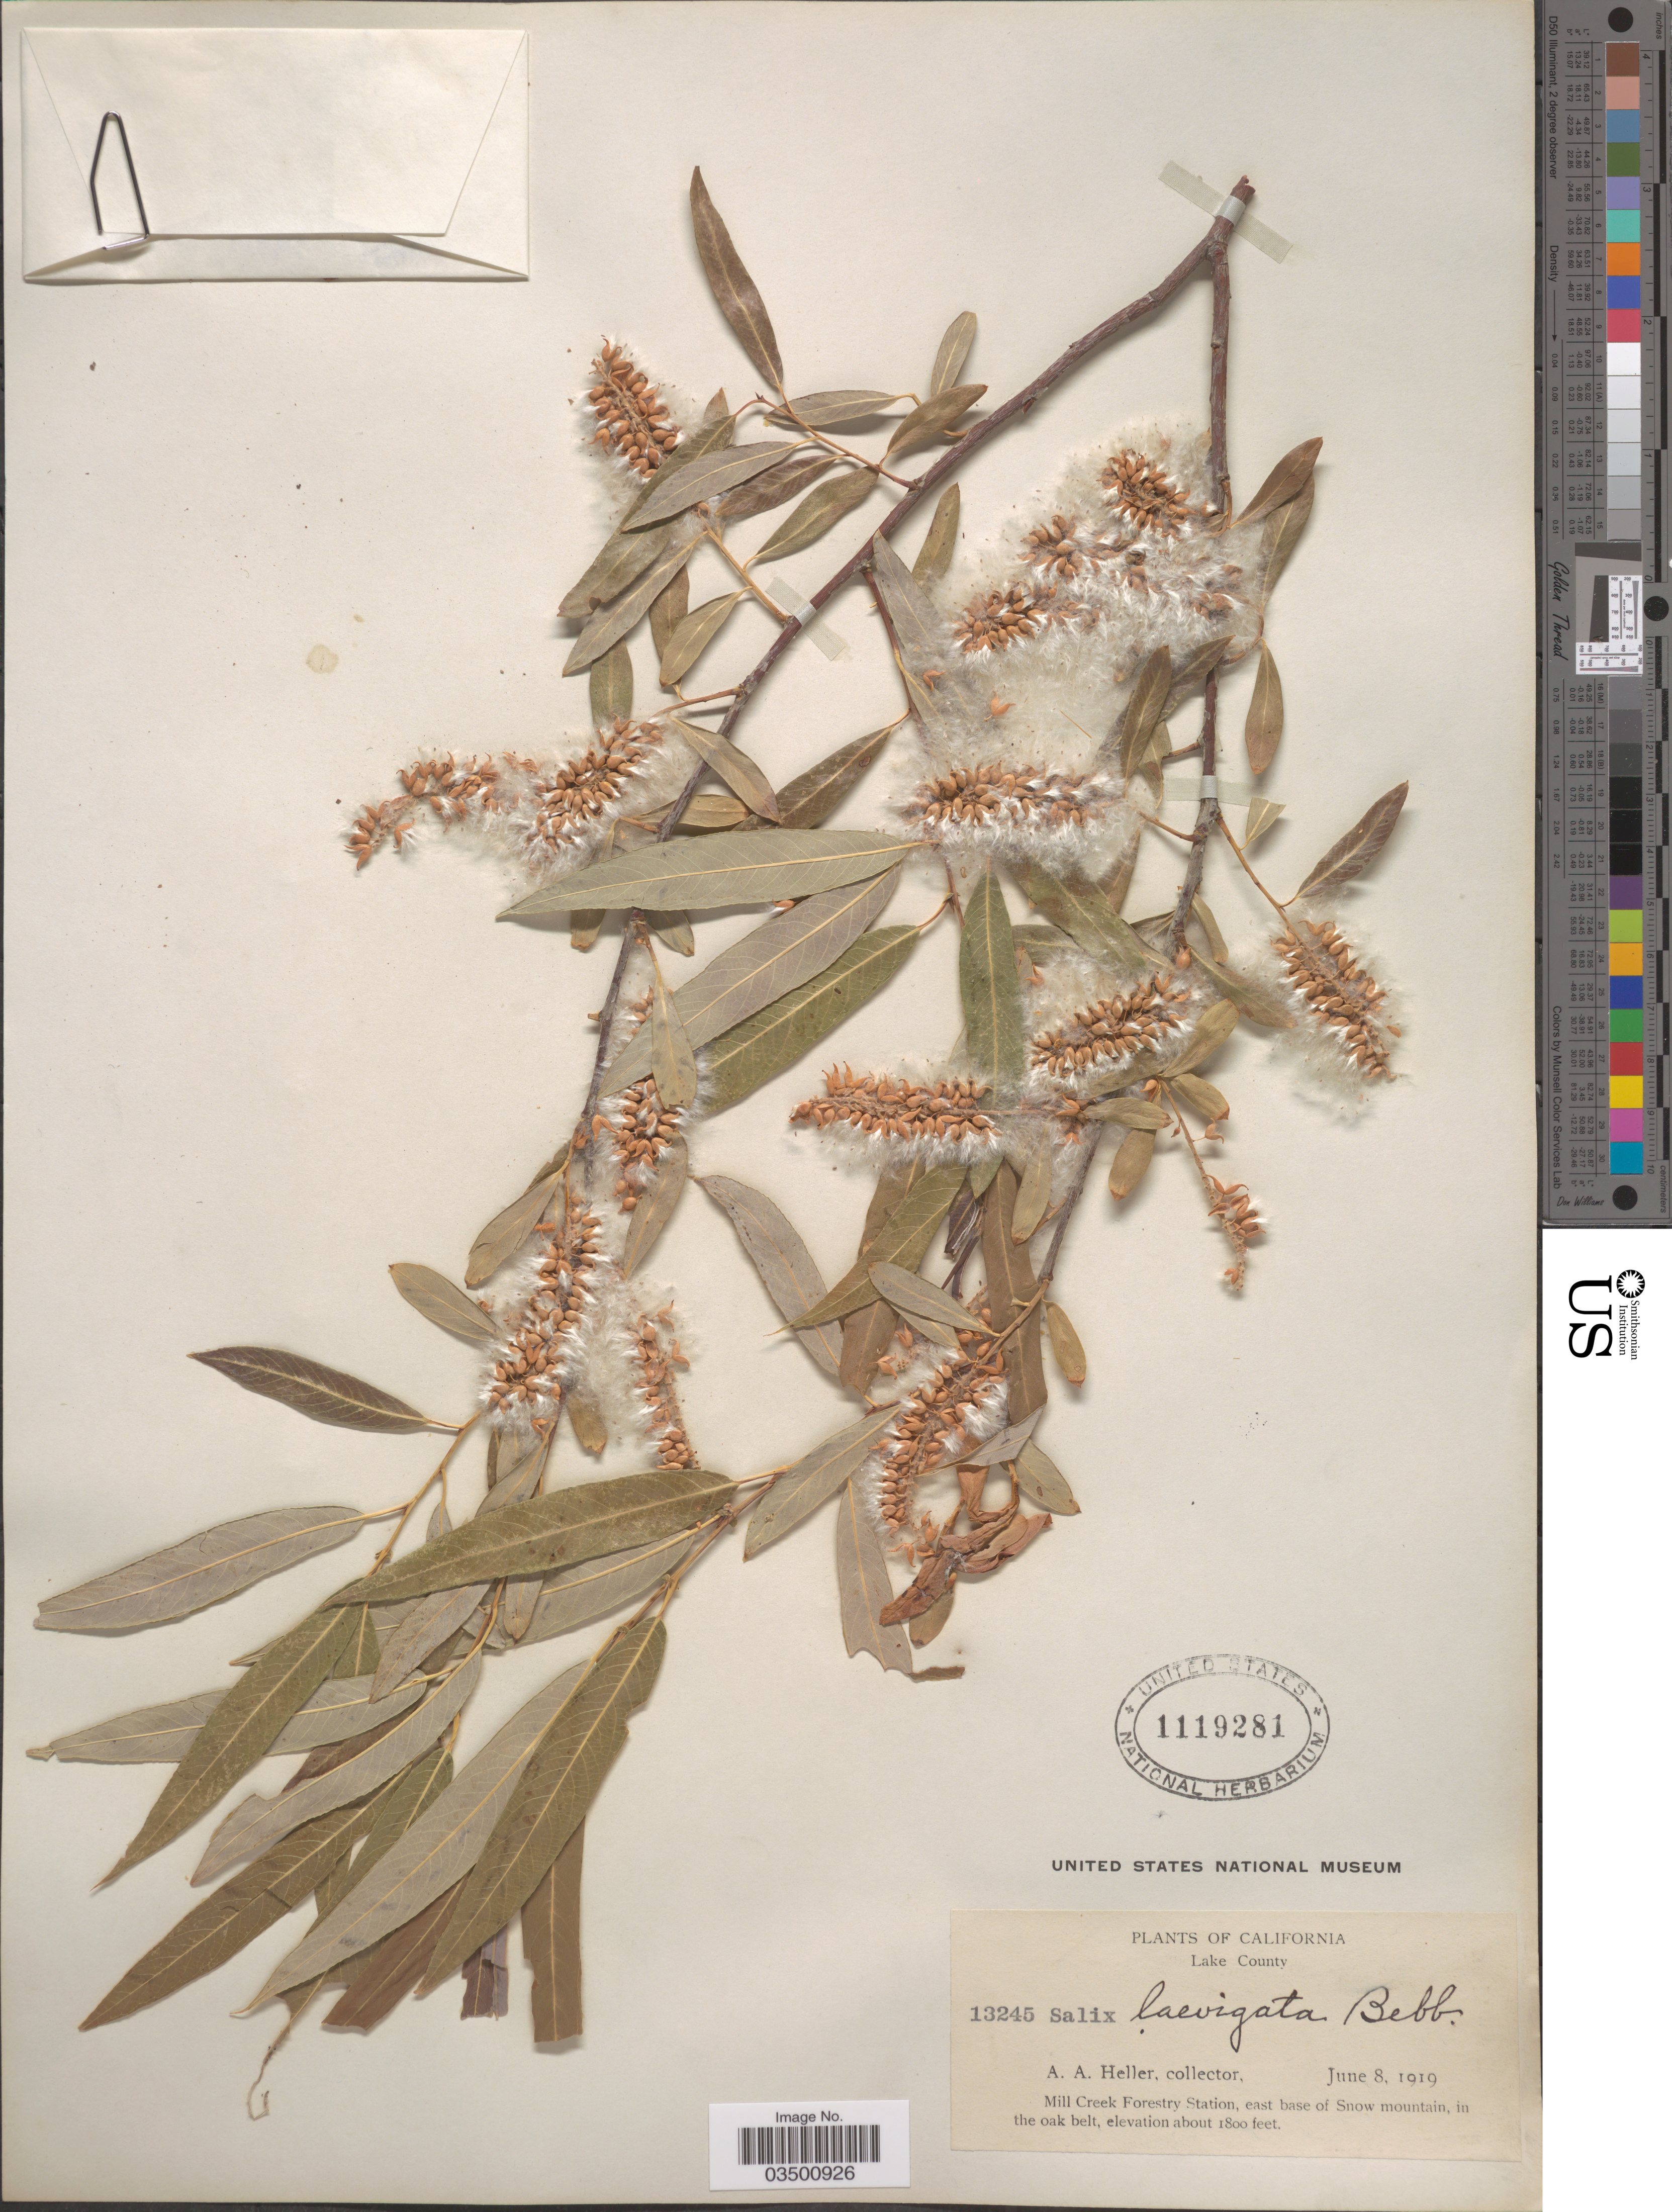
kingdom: Plantae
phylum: Tracheophyta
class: Magnoliopsida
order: Malpighiales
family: Salicaceae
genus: Salix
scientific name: Salix laevigata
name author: Bebb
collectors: A. A. Heller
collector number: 13245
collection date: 1919-06-08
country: United States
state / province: California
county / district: Lake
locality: Lake County. Mill Creek Forestry Station, east base of Snow mountain, in the oak belt.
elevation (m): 549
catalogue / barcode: US 1119281